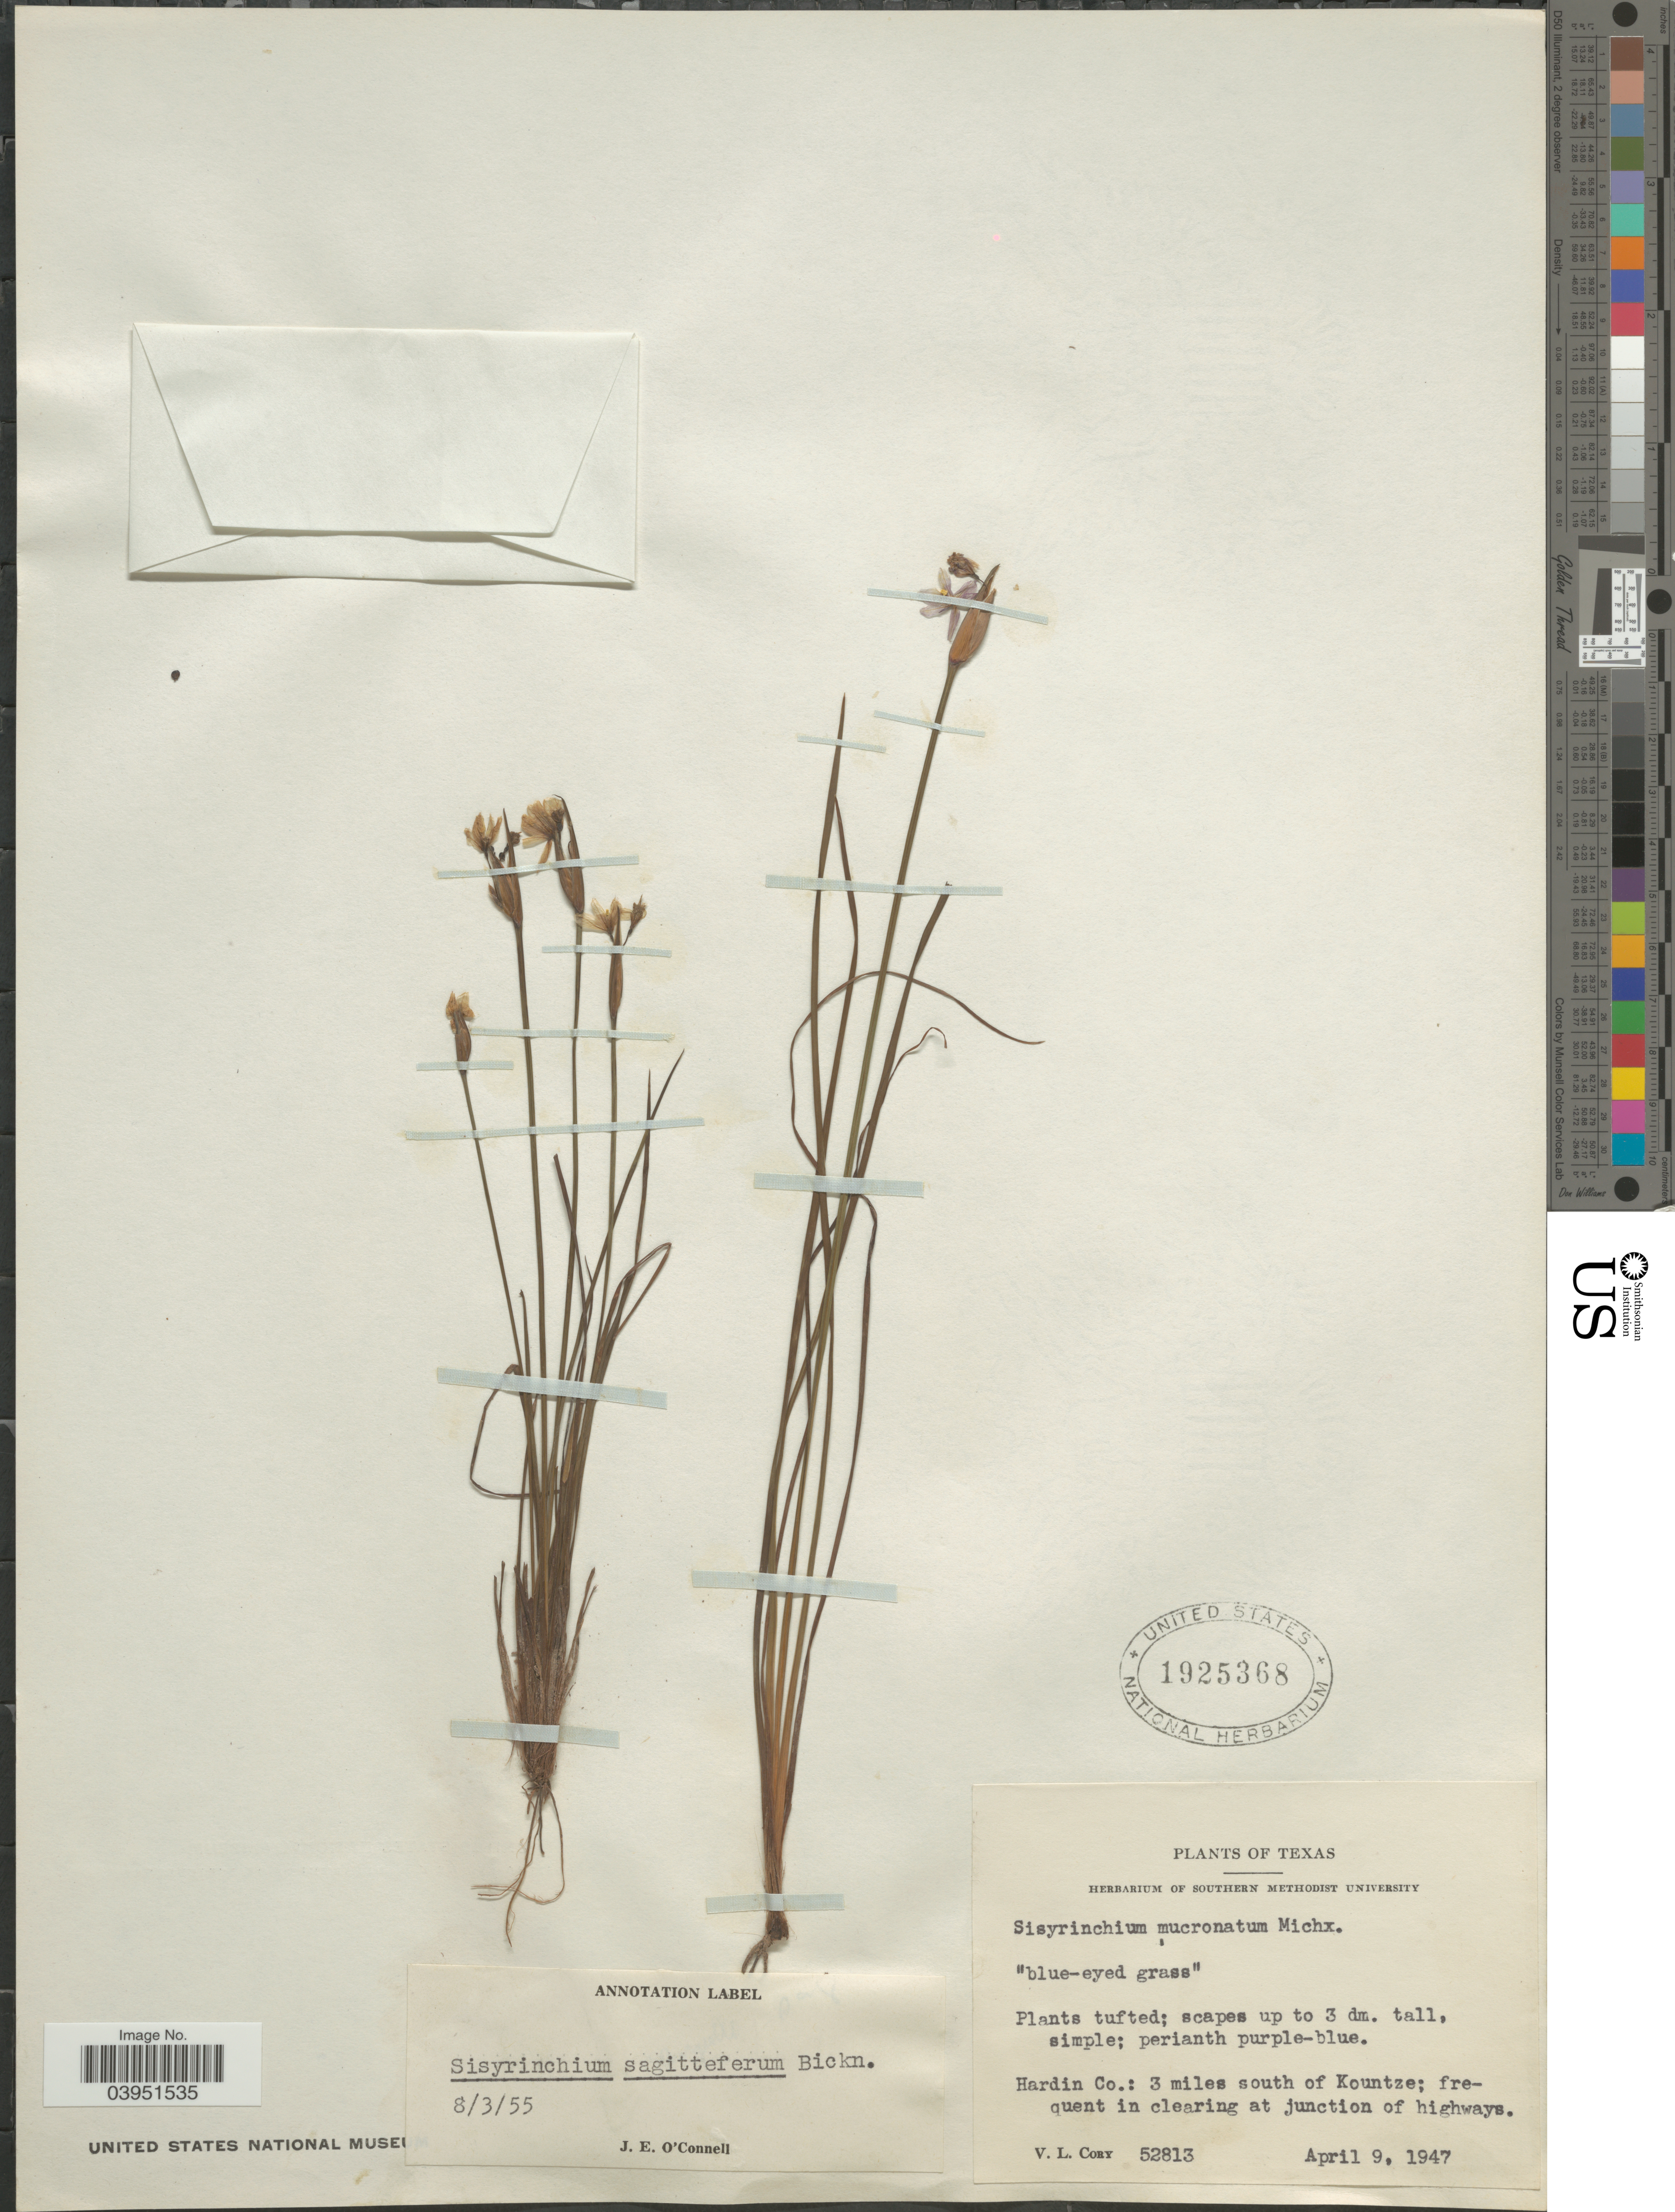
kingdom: Plantae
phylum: Tracheophyta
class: Liliopsida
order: Asparagales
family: Iridaceae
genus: Sisyrinchium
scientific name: Sisyrinchium sagittiferum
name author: E.P. Bicknell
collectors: V. Cory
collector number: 52813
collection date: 1947-04-09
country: United States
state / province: Texas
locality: Hardin Co.: 3 miles south of Kountze; frequent in clearing at junction of highways.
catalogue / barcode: US 1925368